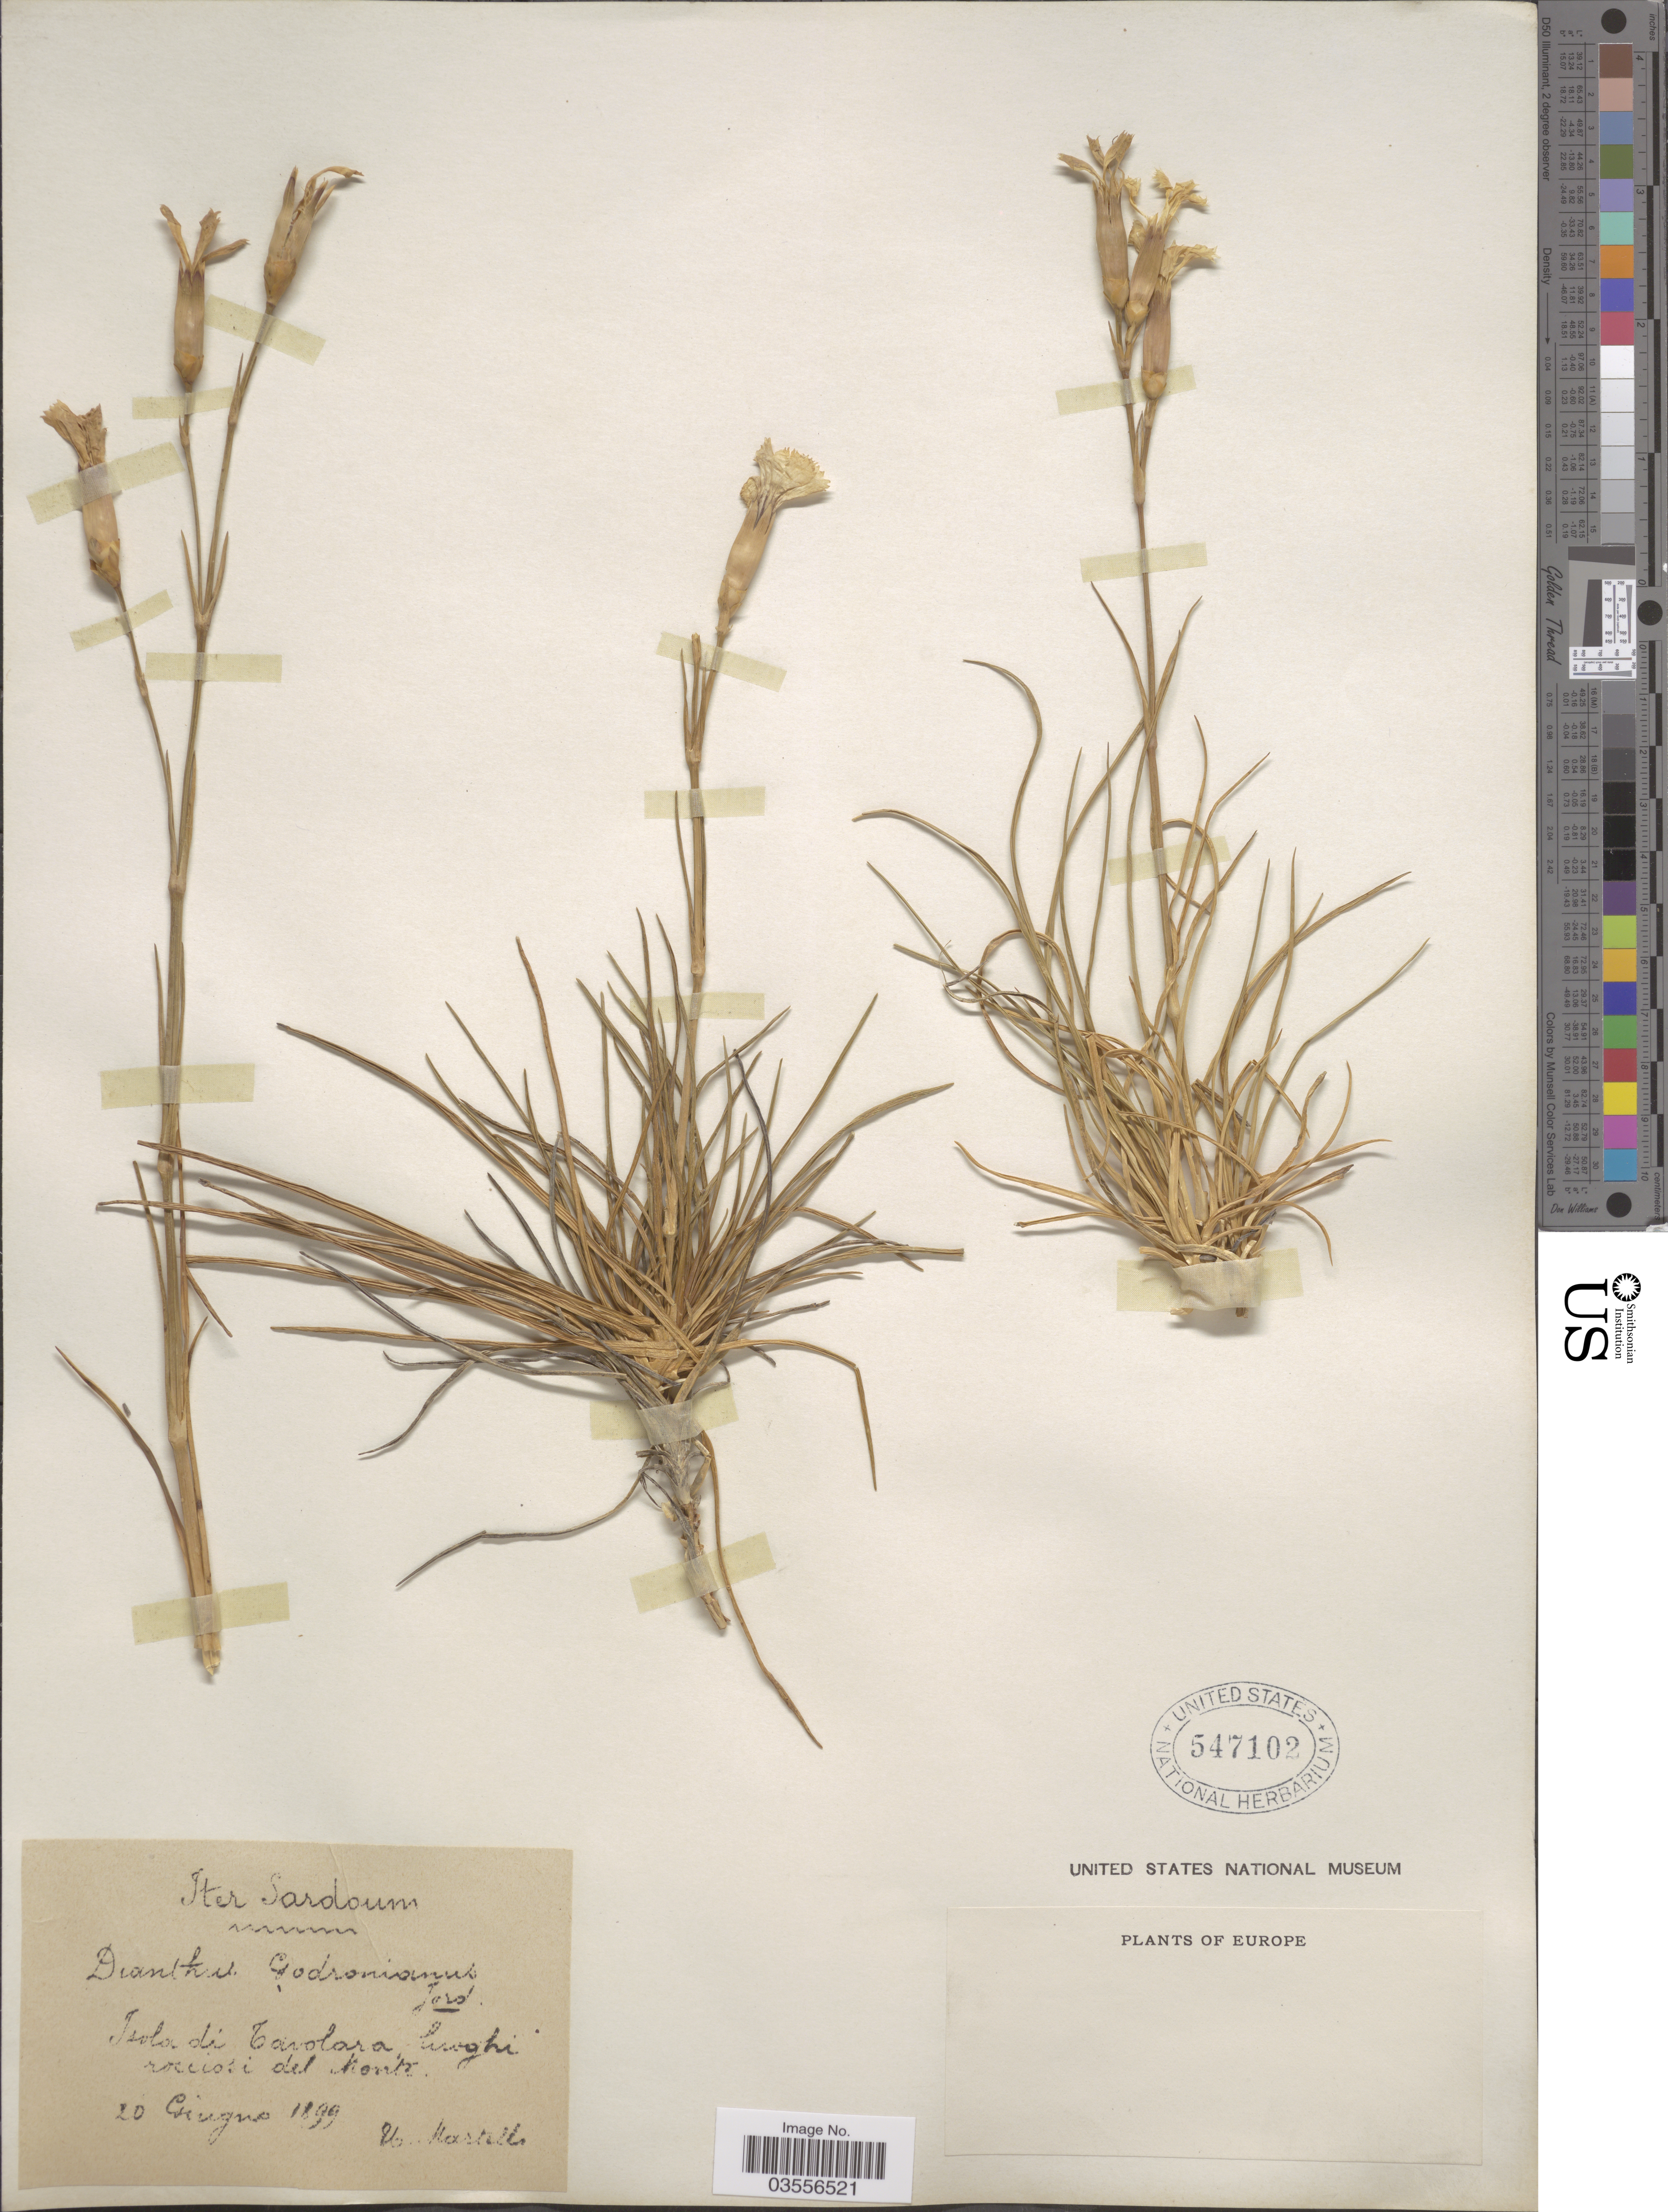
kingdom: Plantae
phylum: Tracheophyta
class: Magnoliopsida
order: Caryophyllales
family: Caryophyllaceae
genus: Dianthus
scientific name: Dianthus godronianus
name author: (Gren. & Godr.) Jord.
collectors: U. Martelli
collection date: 1899-06-20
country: Italy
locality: Iter Sardoum. Isola di Tavolara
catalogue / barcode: US 547102